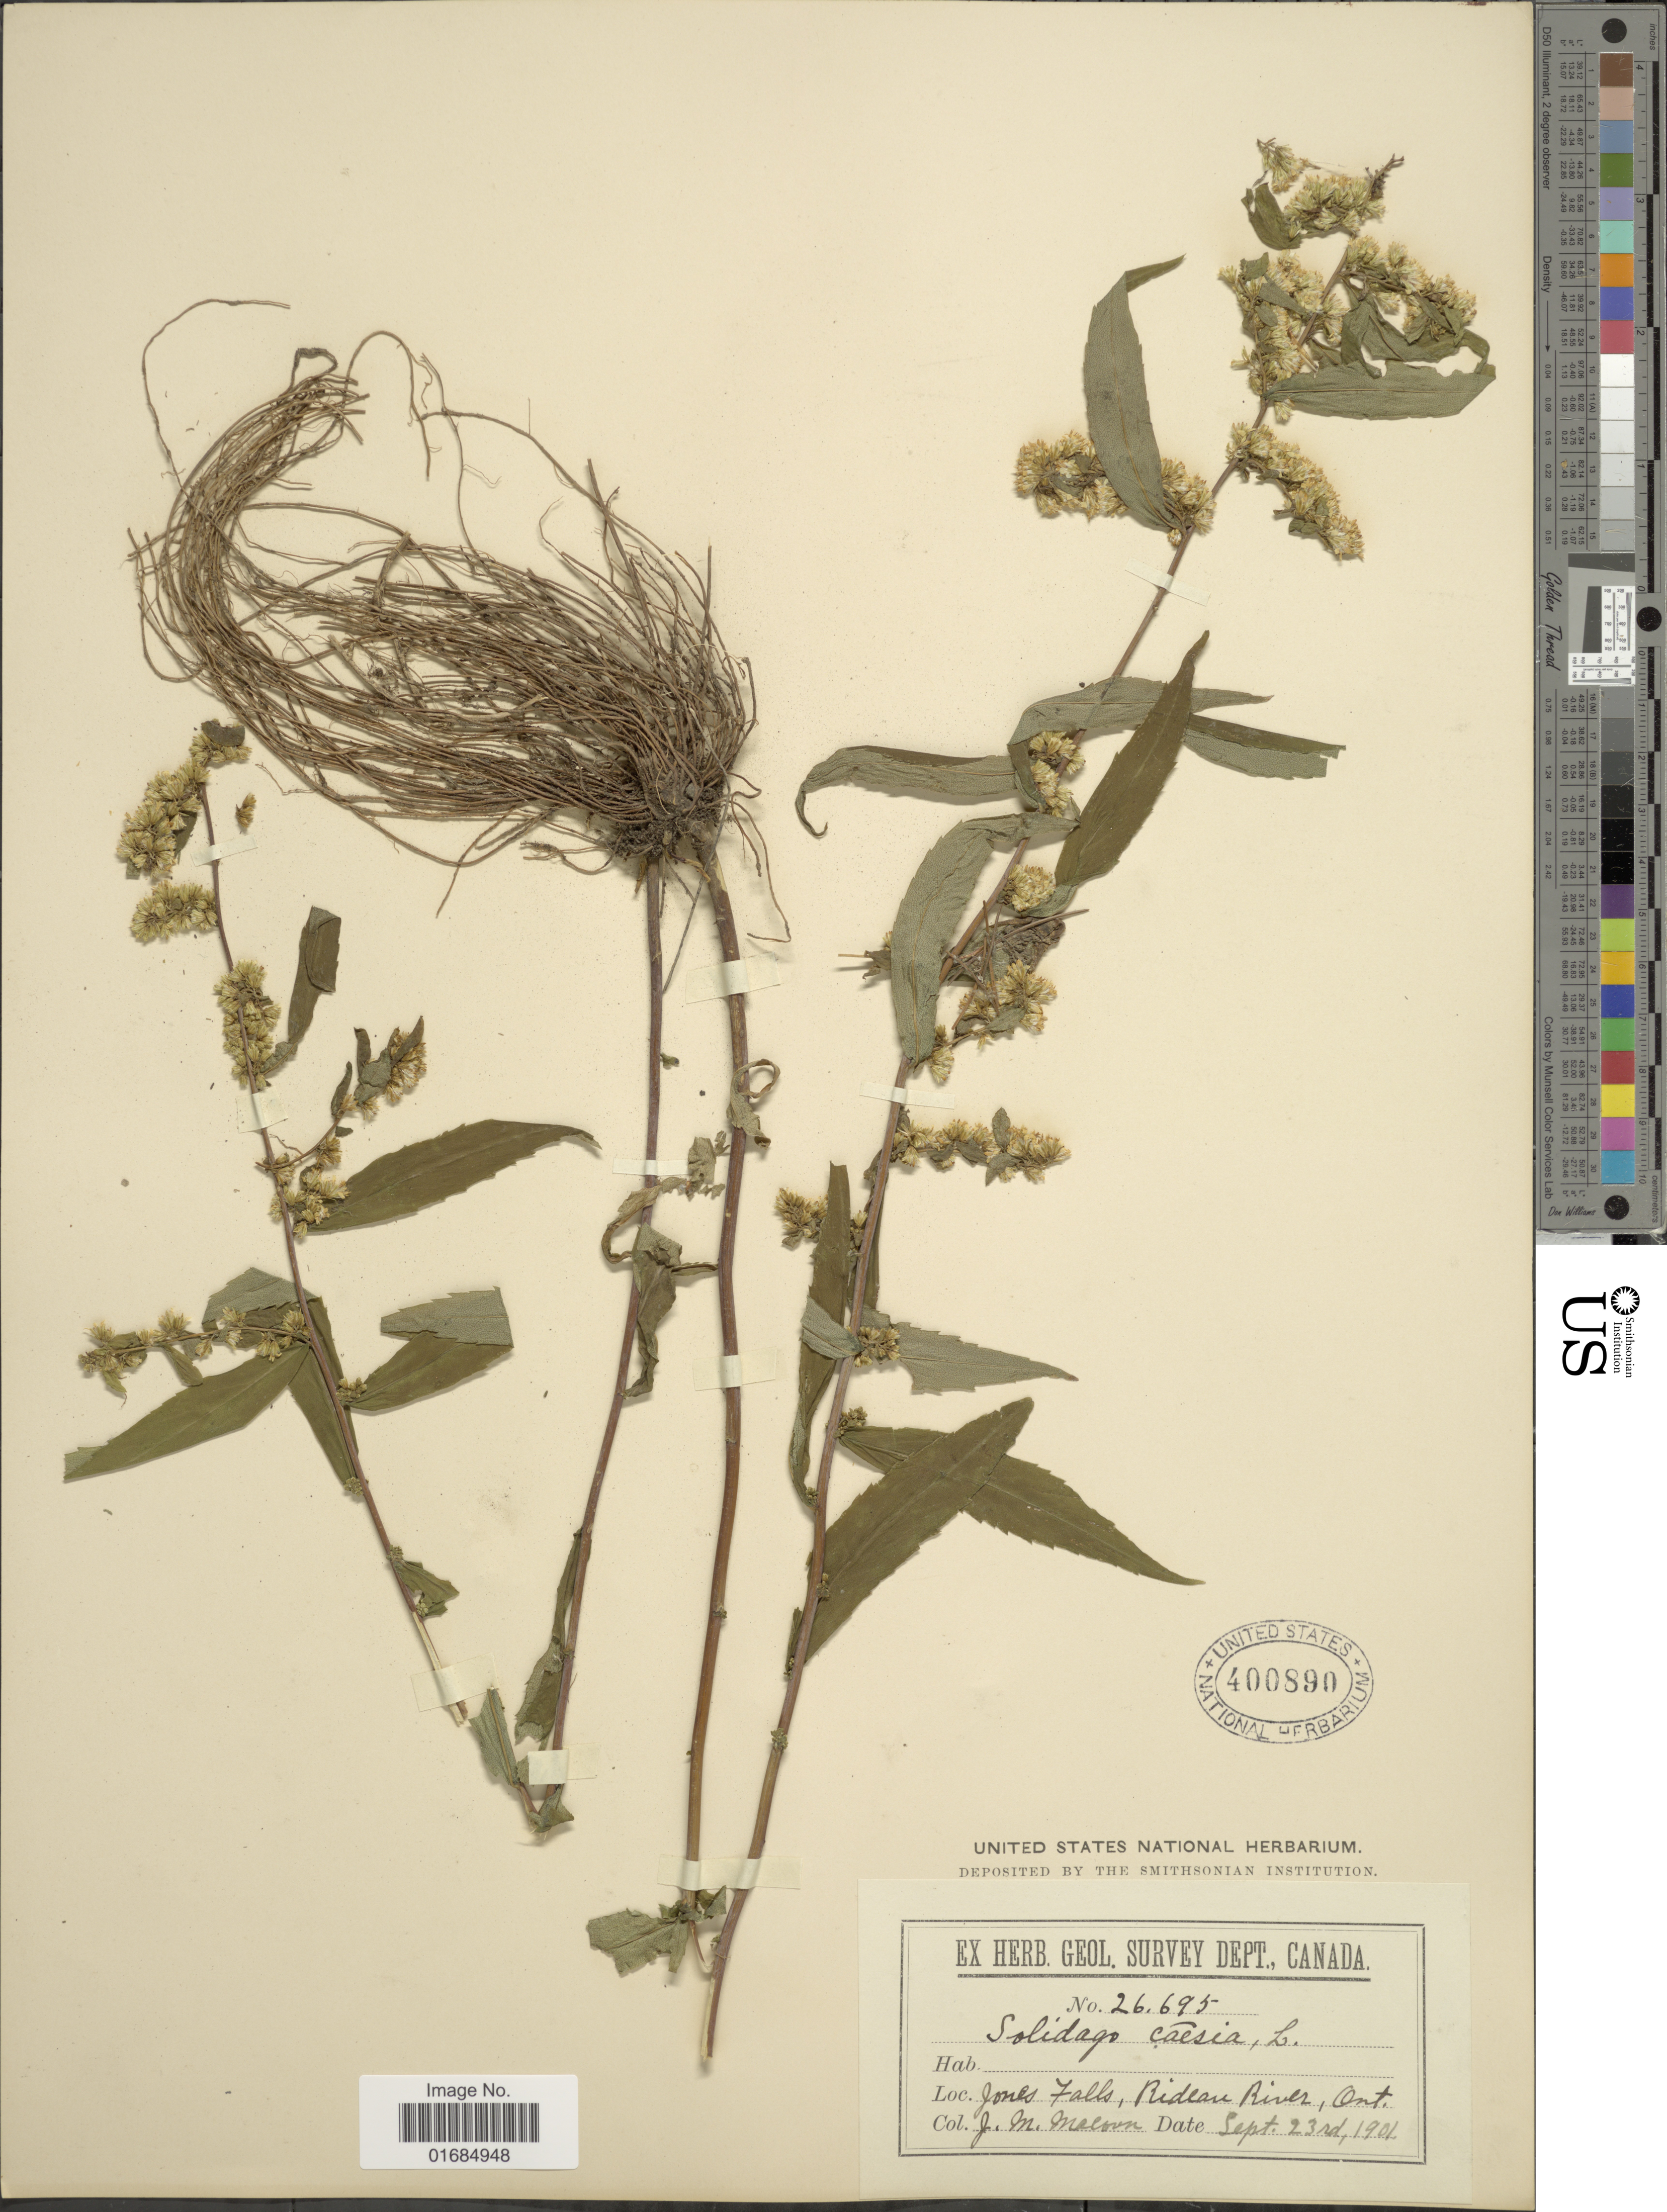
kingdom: Plantae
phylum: Tracheophyta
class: Magnoliopsida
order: Asterales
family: Asteraceae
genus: Solidago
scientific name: Solidago caesia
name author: L.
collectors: J. M. Macoun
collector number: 26695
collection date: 1901-09-23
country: Canada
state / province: Ontario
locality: Jones Falls, Rideau River,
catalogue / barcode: US 400890